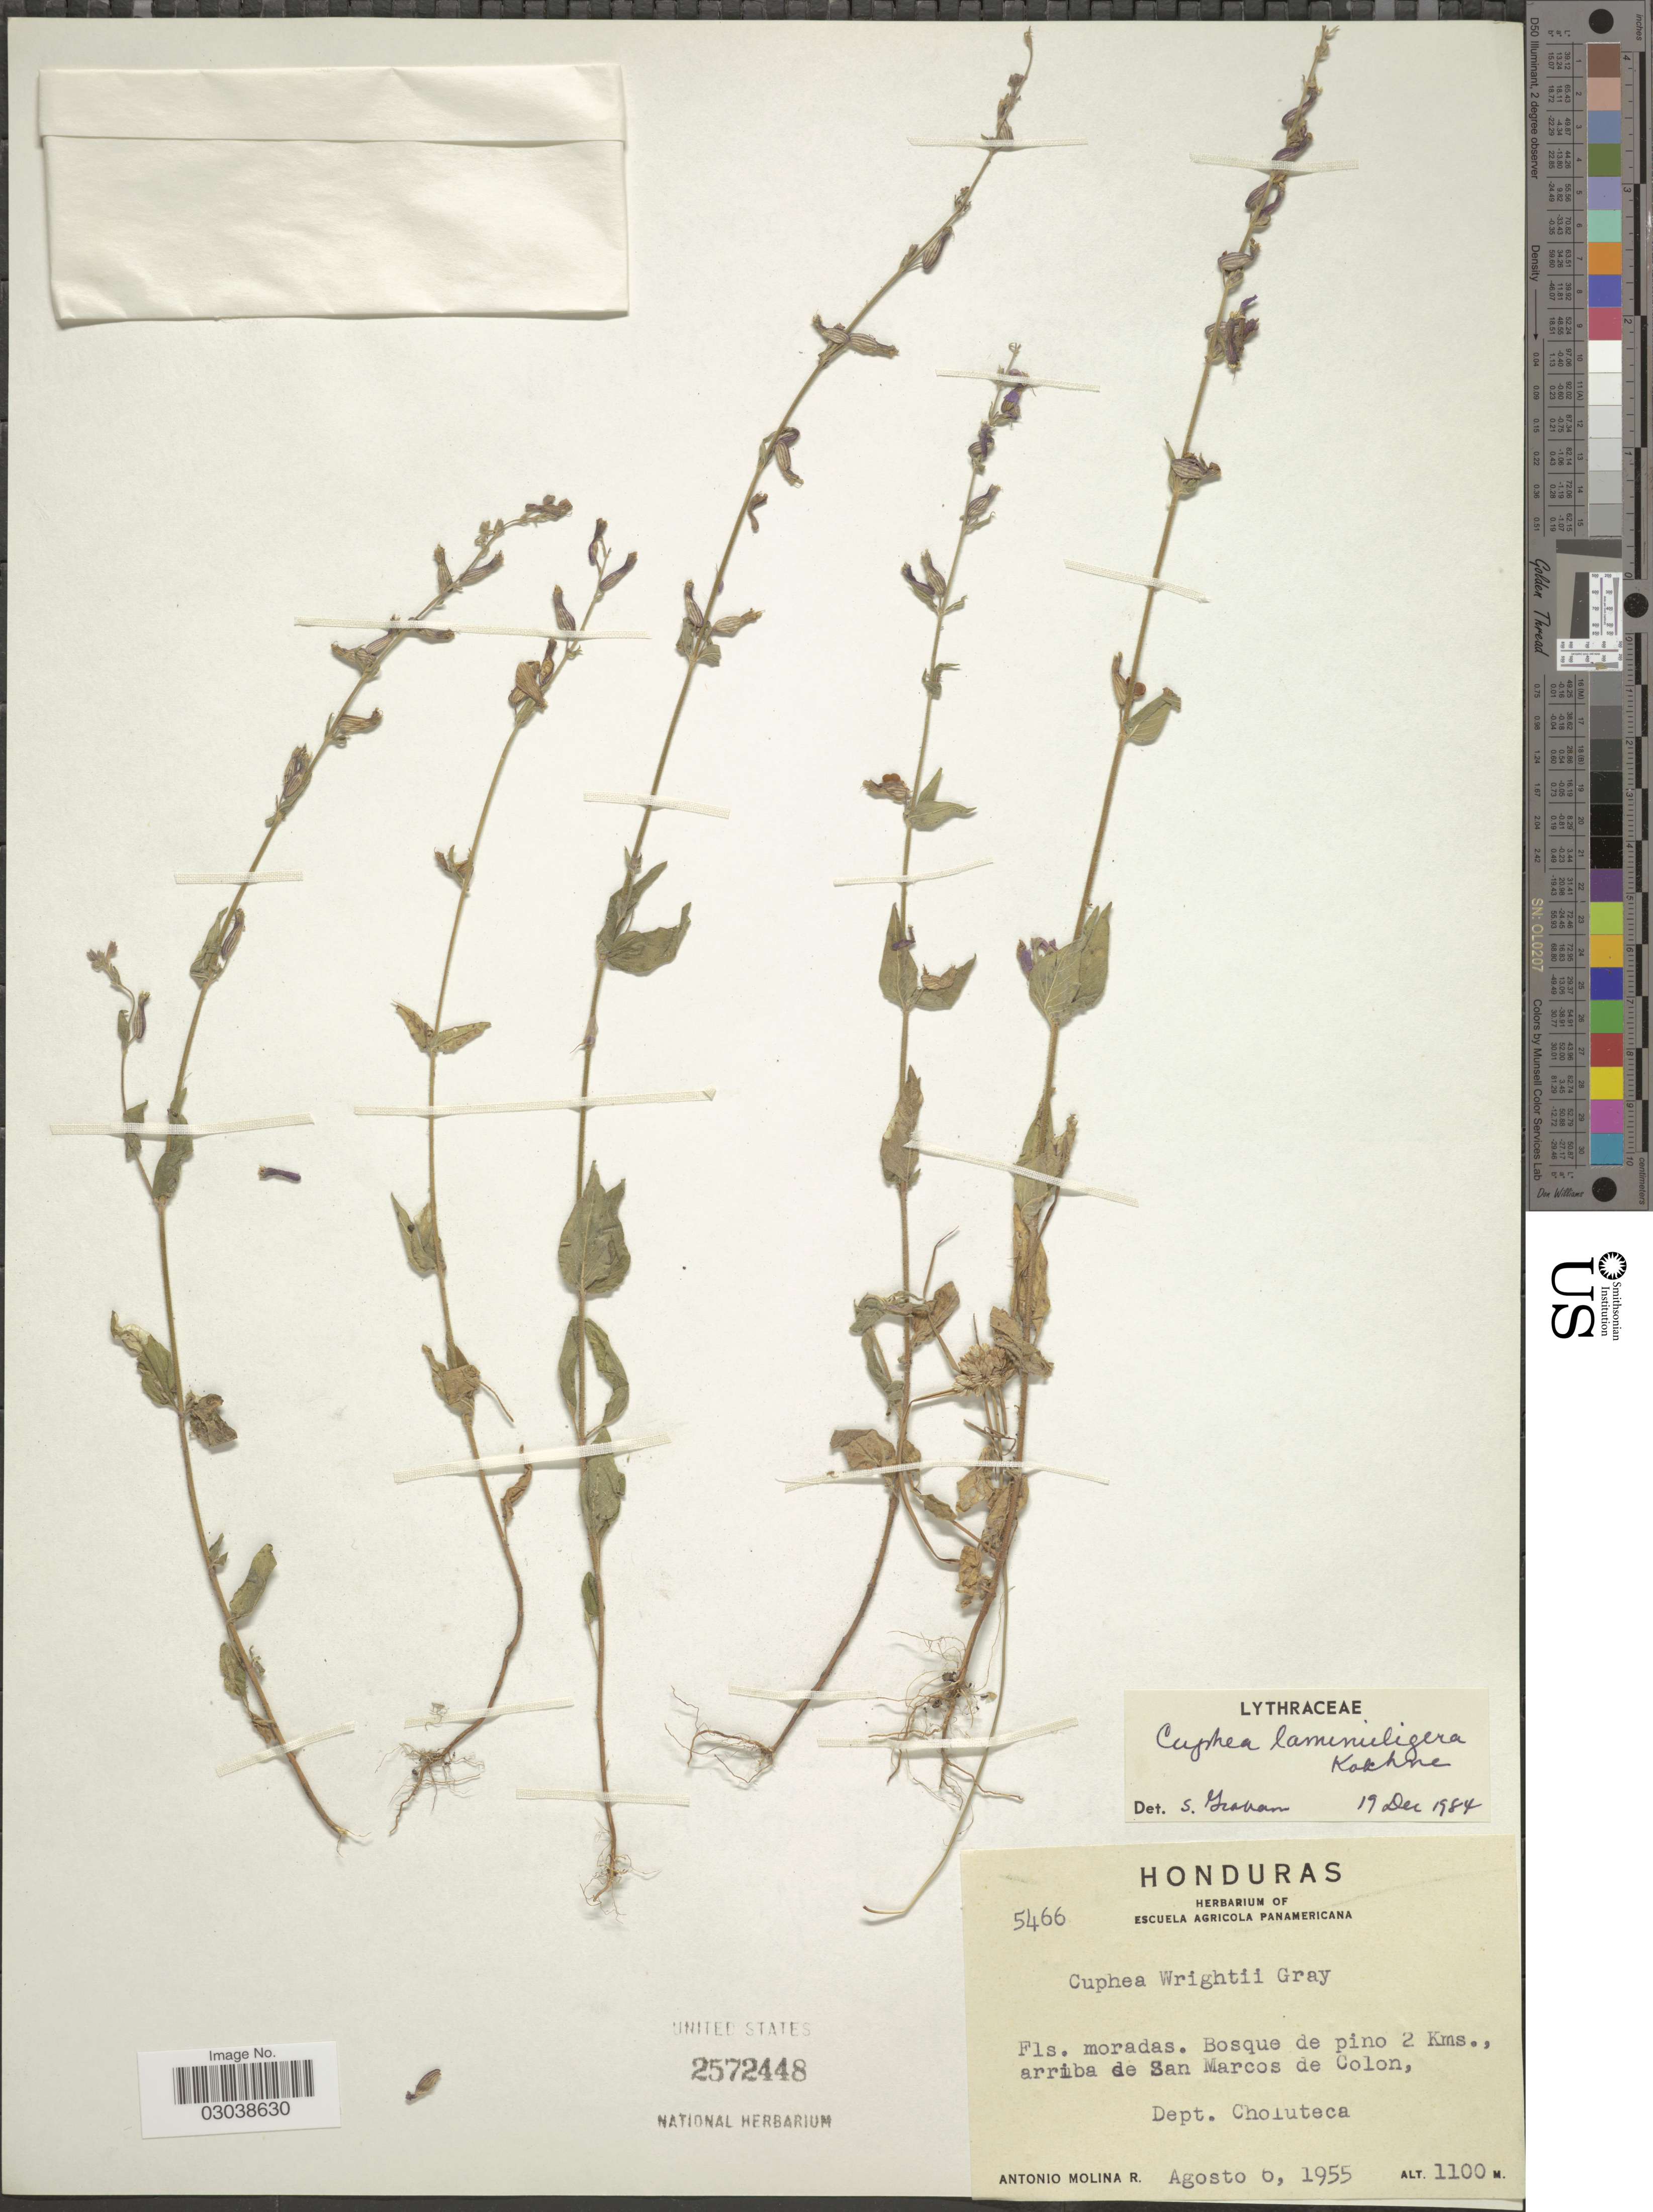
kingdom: Plantae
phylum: Tracheophyta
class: Magnoliopsida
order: Myrtales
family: Lythraceae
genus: Cuphea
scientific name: Cuphea laminuligera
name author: Koehne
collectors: A. Molina R.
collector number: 5466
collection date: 1955-08-06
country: Honduras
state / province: Choluteca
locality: Bosque de pino 2 Kms., arriba de San Marcos de Colon, Dept. Choluteca.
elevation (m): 1100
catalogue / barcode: US 2572448